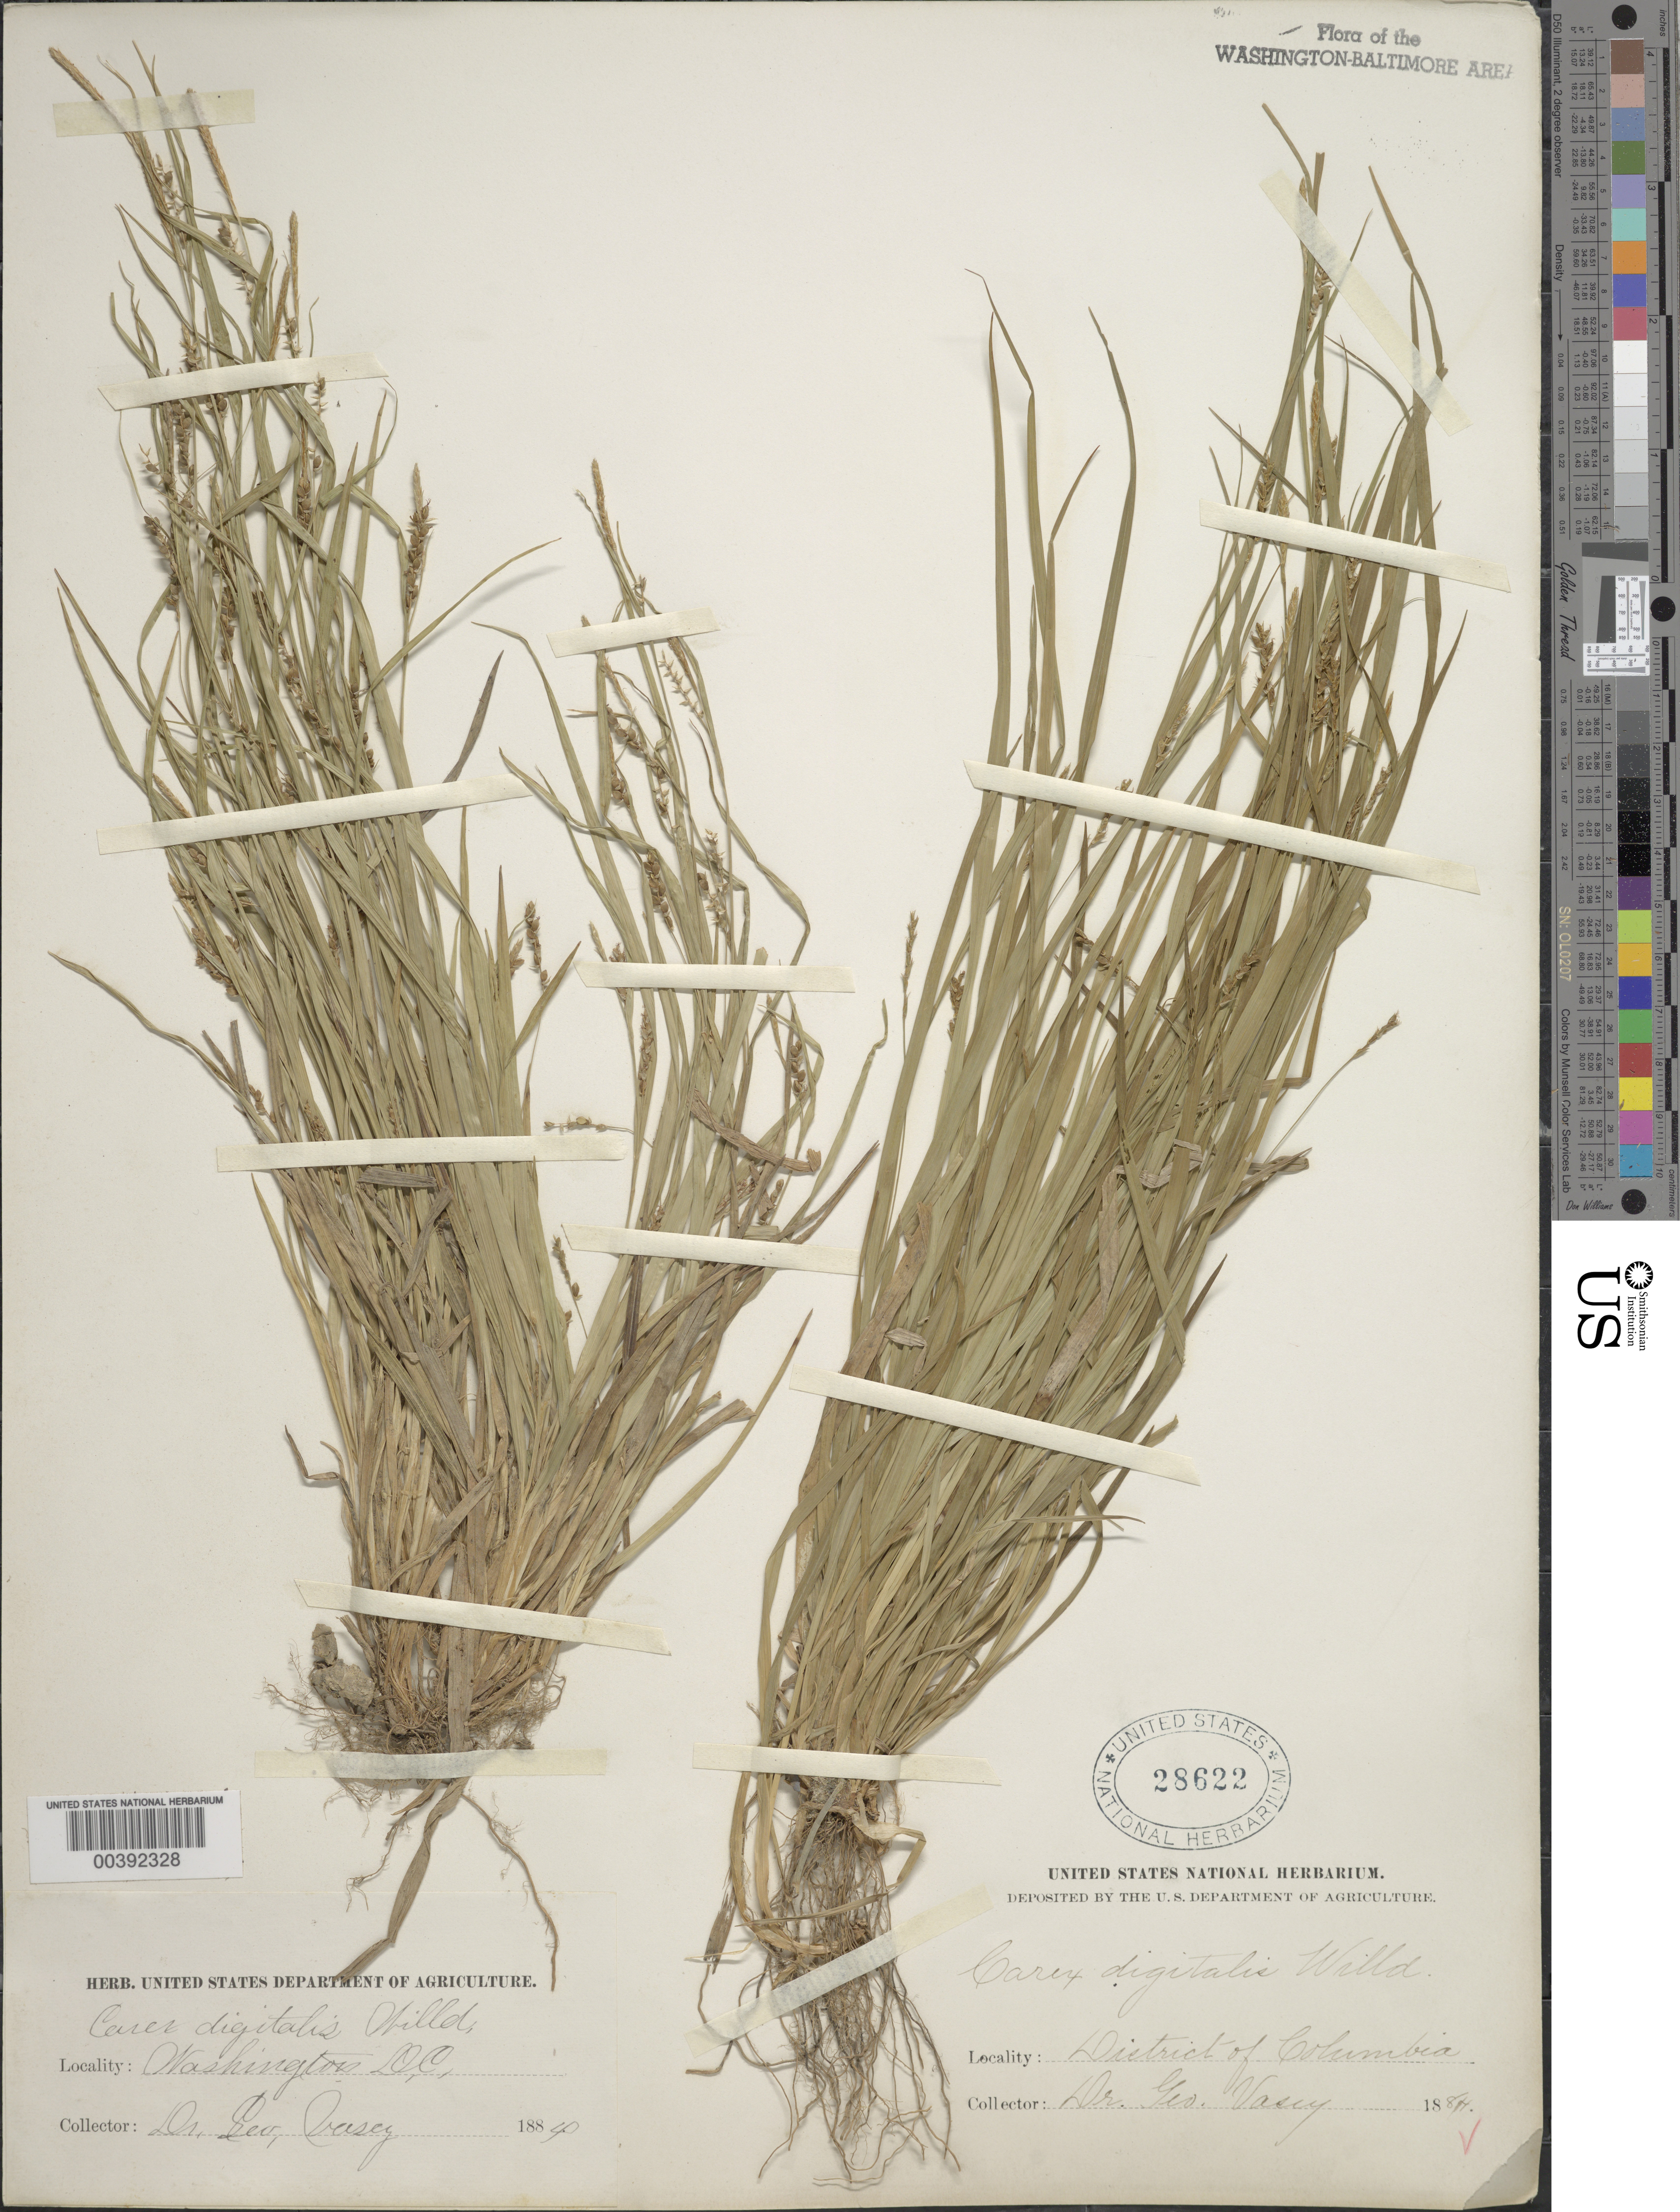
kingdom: Plantae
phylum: Tracheophyta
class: Liliopsida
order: Poales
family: Cyperaceae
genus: Carex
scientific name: Carex digitalis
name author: Willd.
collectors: G. Vasey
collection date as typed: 1884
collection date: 1884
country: United States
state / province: District of Columbia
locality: Washington DC Area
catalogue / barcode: US 28622